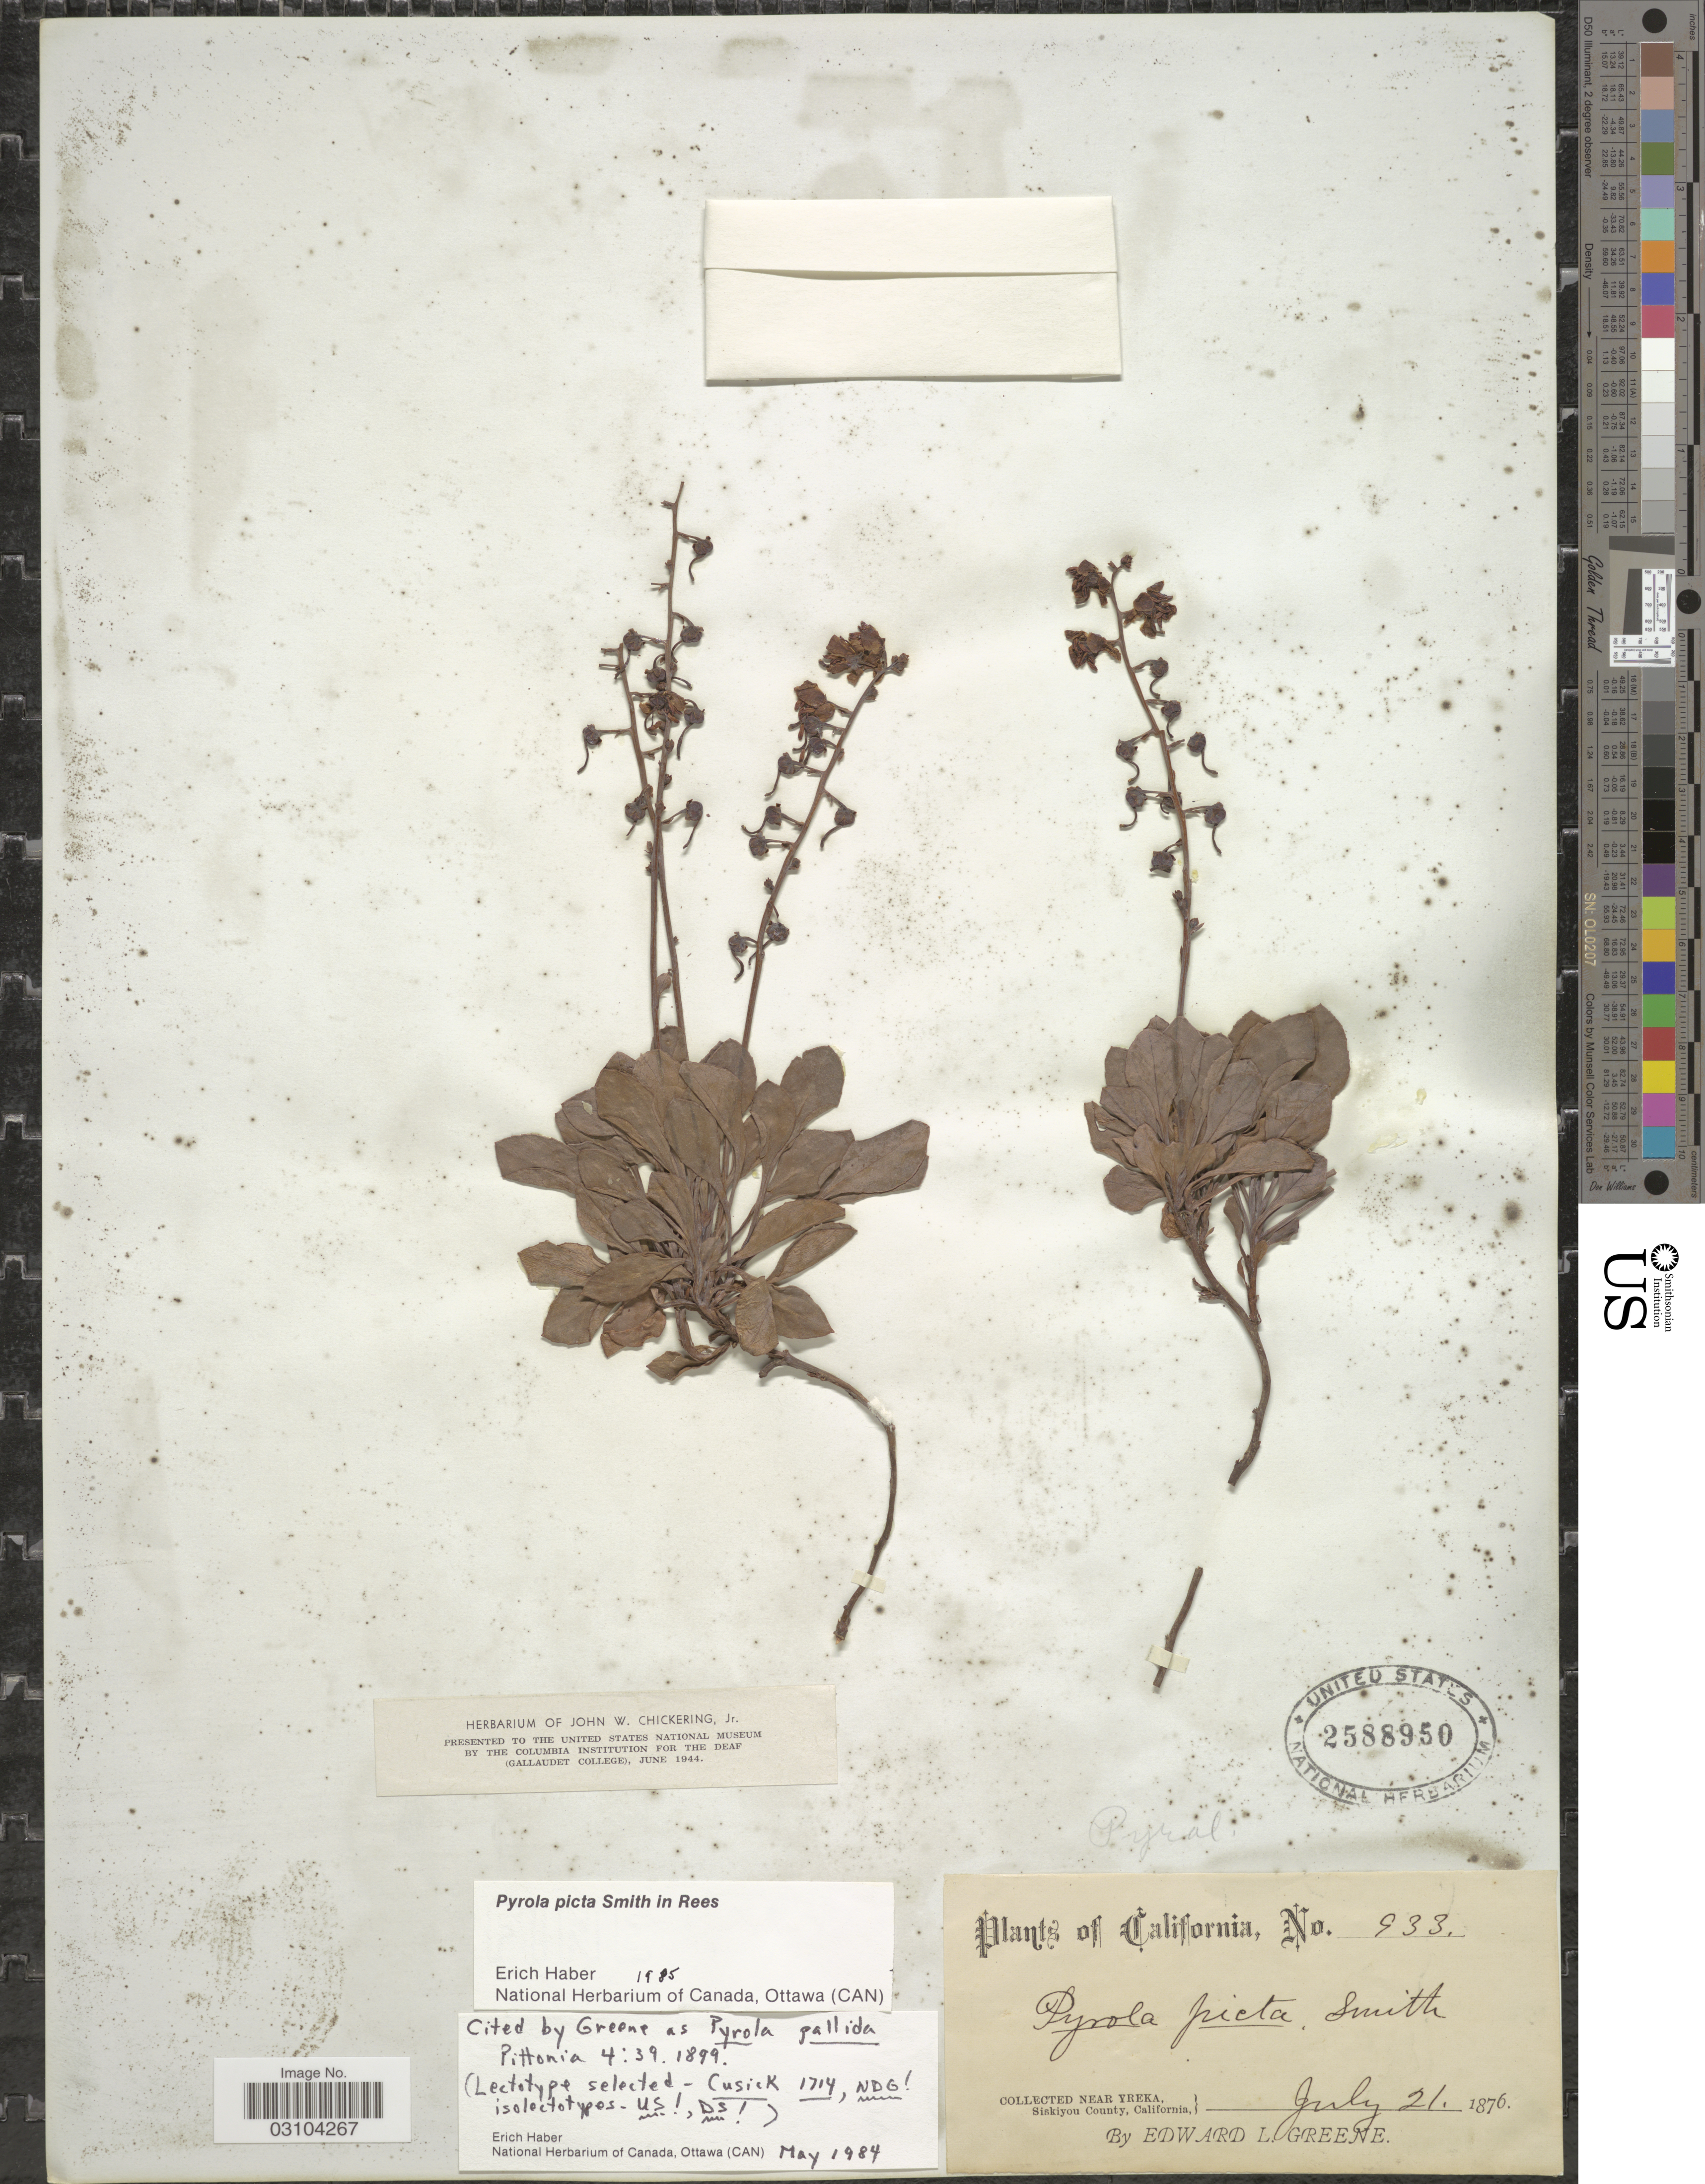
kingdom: Plantae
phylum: Tracheophyta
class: Magnoliopsida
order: Ericales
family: Ericaceae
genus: Pyrola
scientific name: Pyrola picta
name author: Sm. in Rees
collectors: E. L. Greene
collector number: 933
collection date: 1876-07-21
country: United States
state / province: California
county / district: Siskiyou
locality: Near Yreka, Siskiyou County.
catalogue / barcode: US 2588950